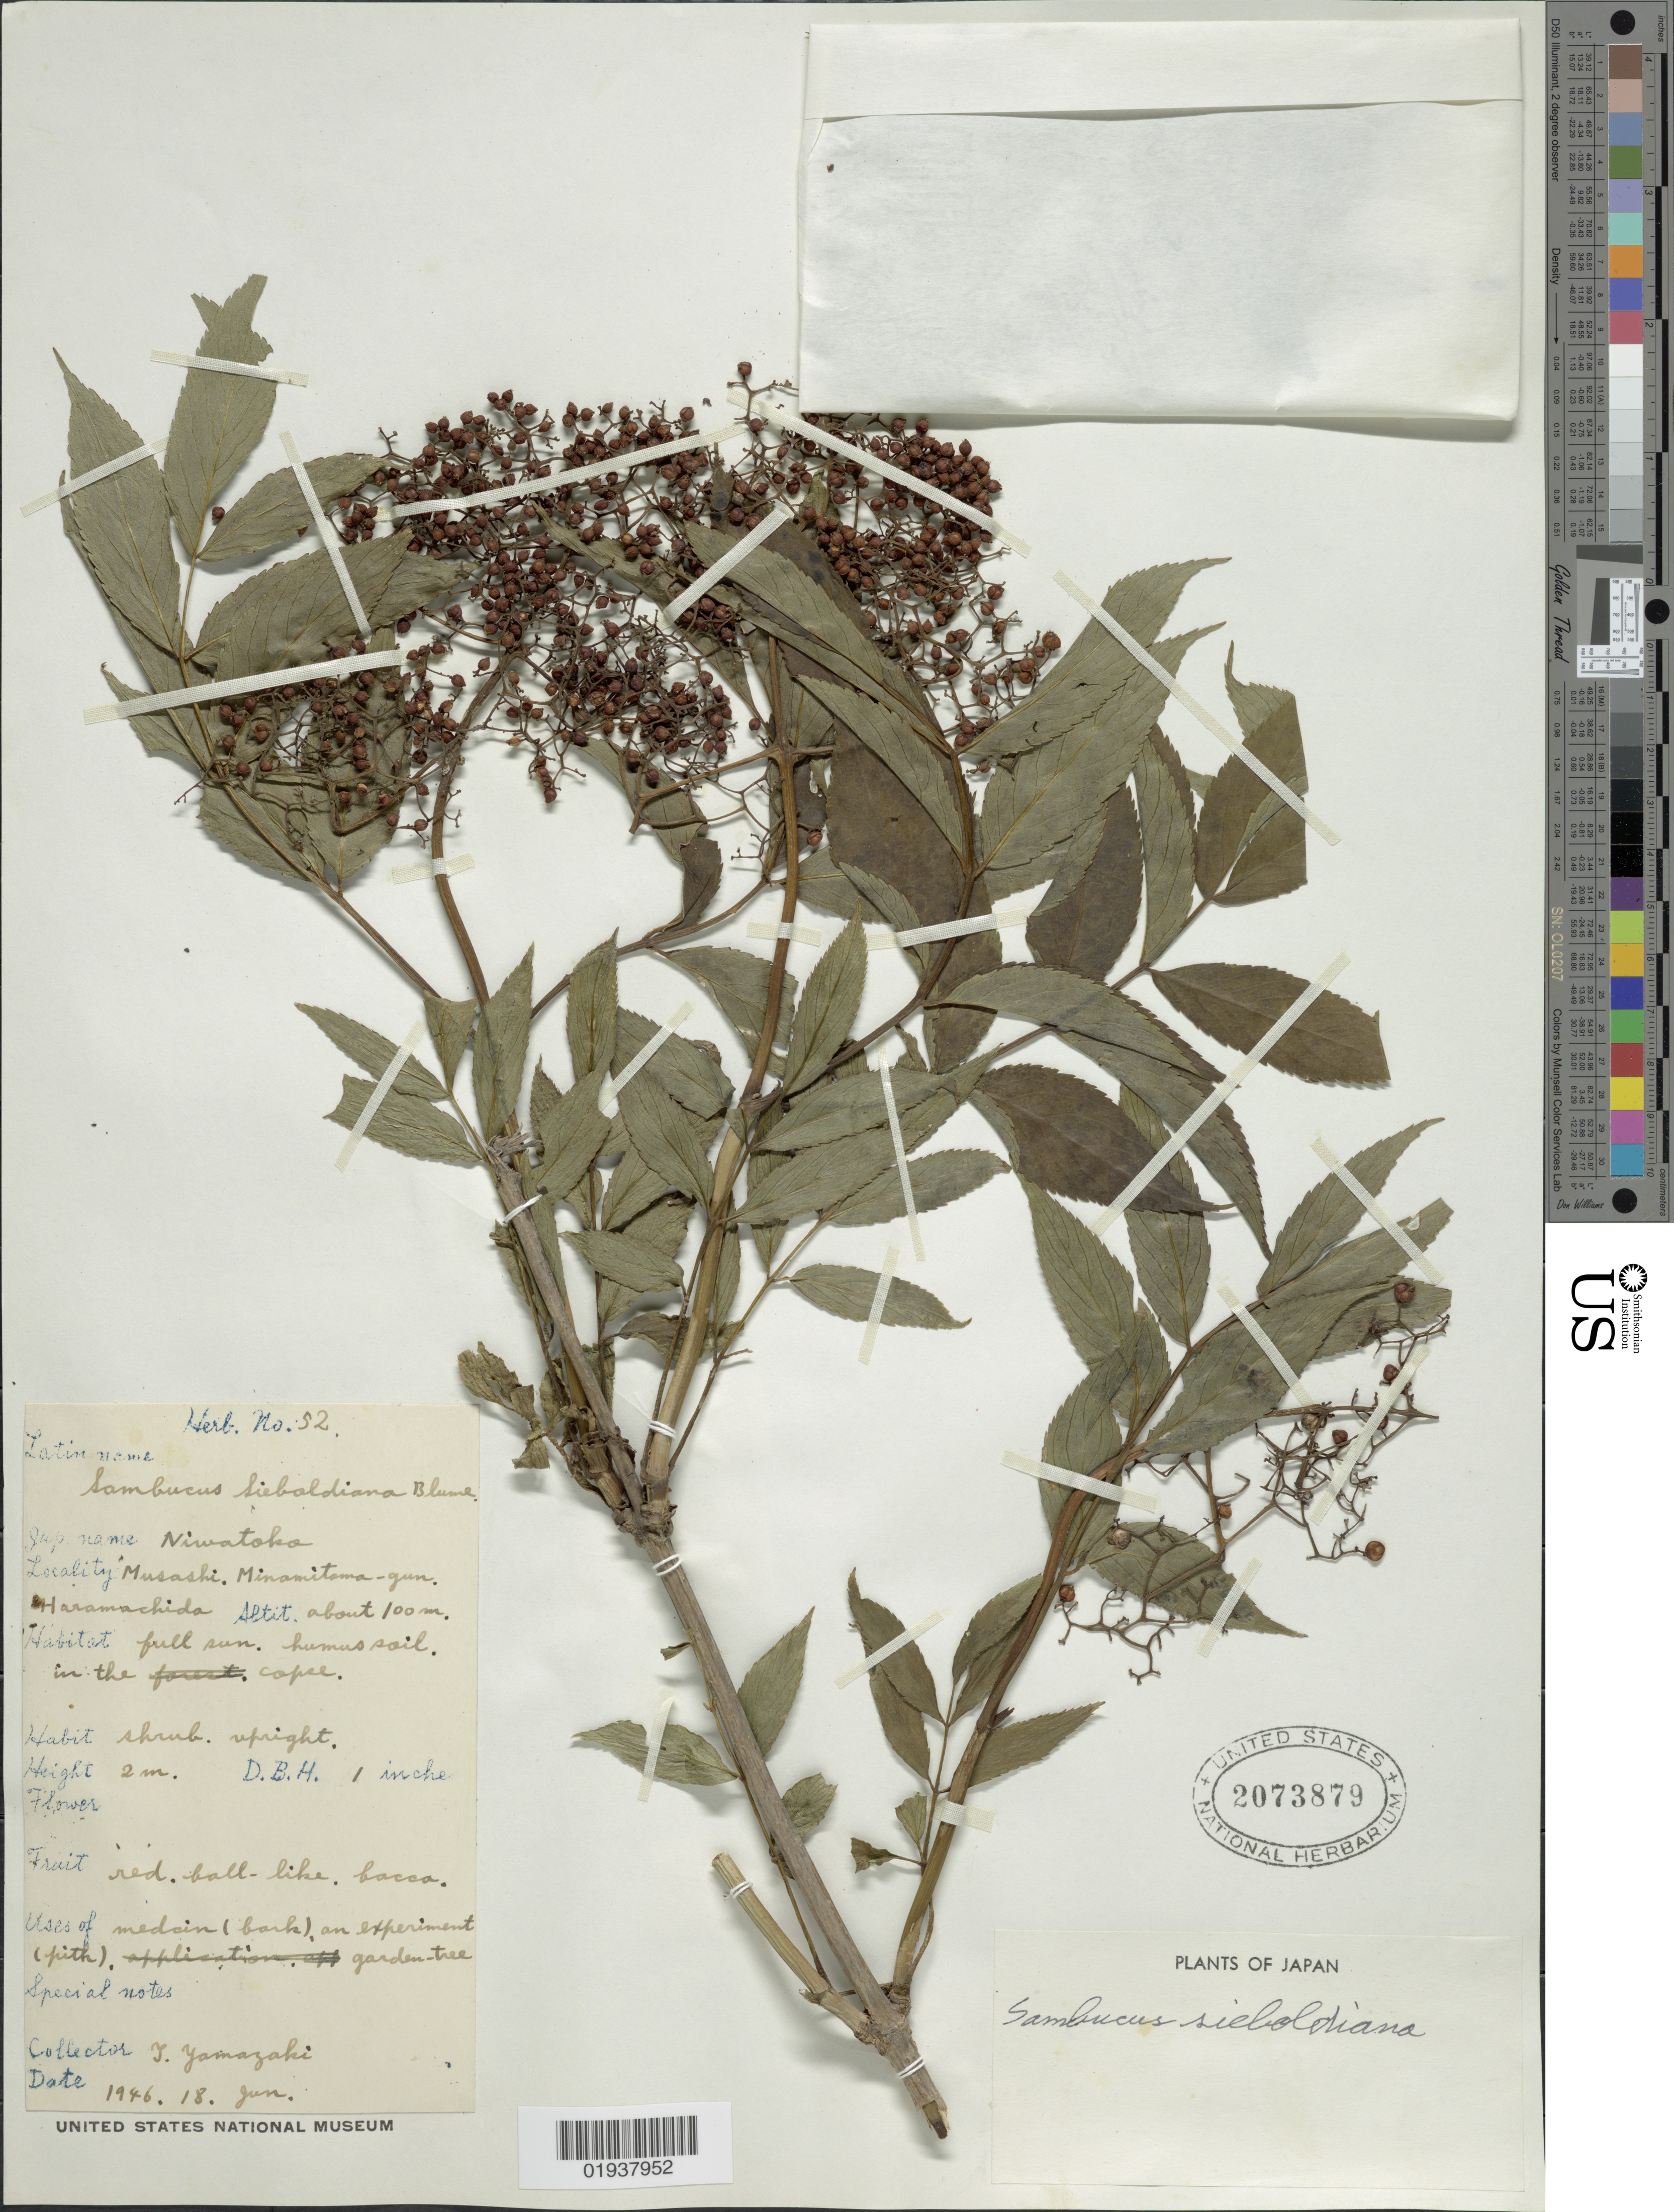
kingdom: Plantae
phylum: Tracheophyta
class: Magnoliopsida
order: Dipsacales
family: Viburnaceae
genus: Sambucus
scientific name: Sambucus racemosa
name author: L.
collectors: T. Yamazaki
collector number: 52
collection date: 1946-06-18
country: Japan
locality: Musashi, Minamitama-gun, Haramachida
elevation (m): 100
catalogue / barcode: US 2073879